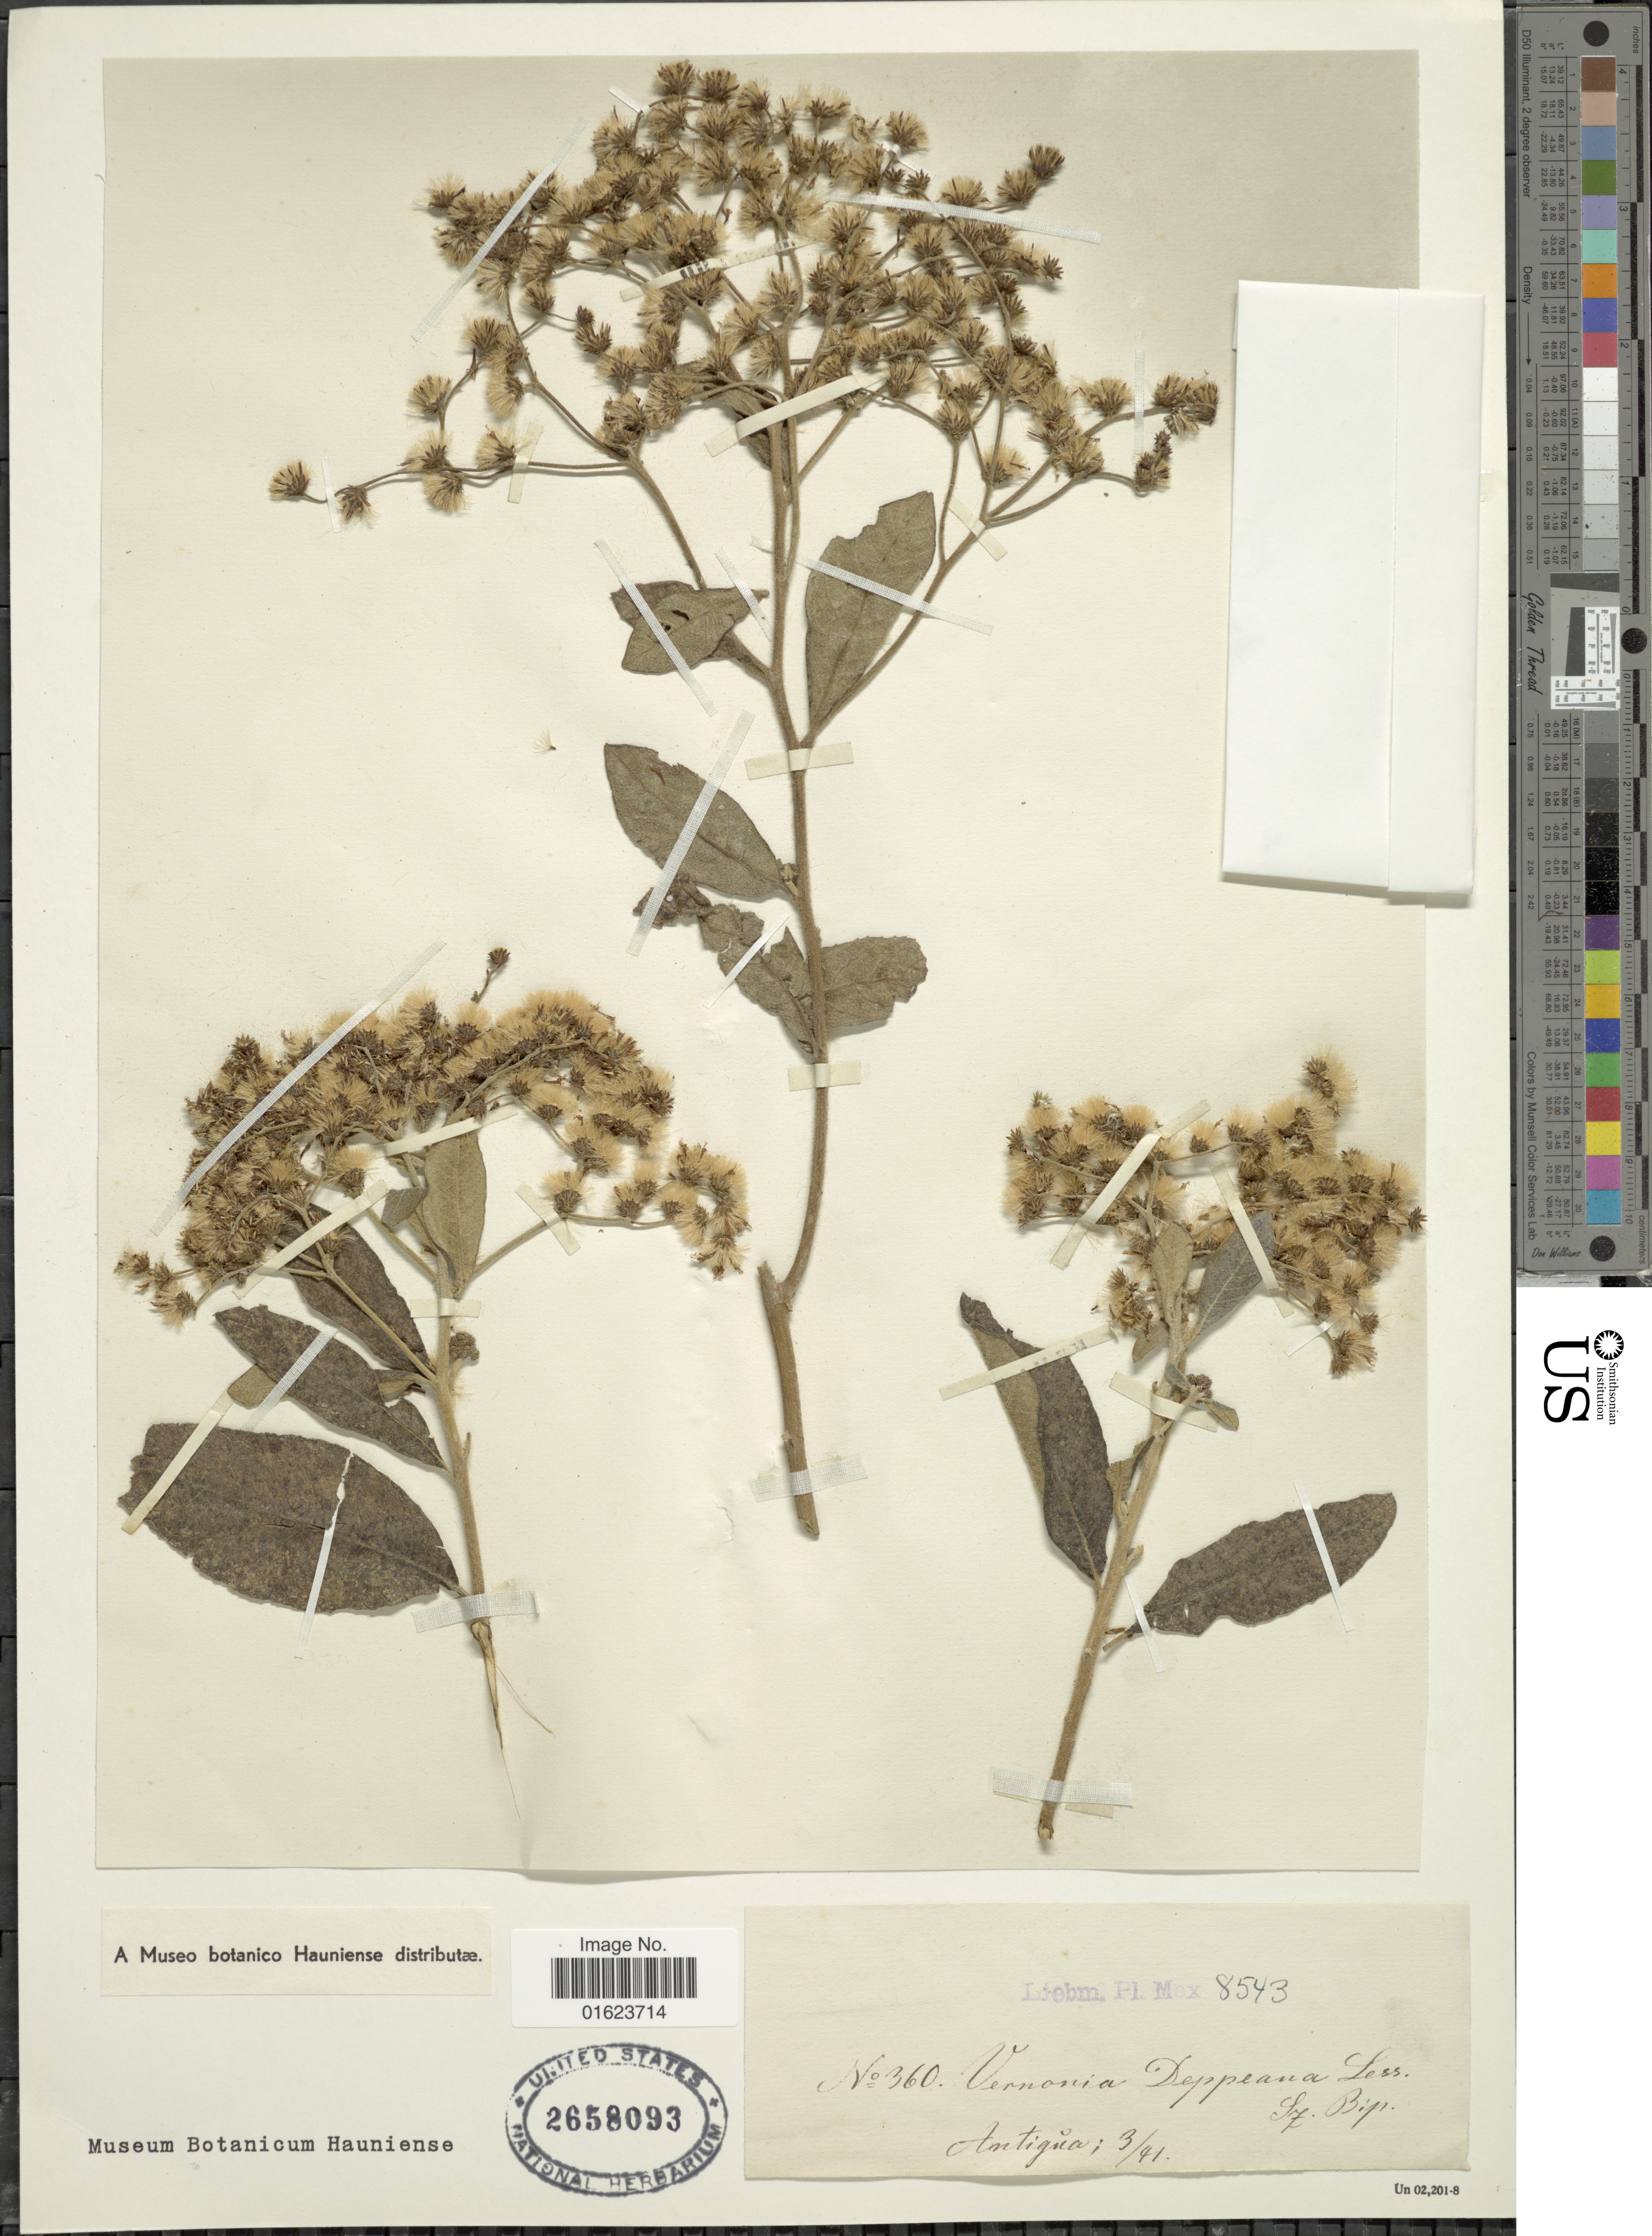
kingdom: Plantae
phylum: Tracheophyta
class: Magnoliopsida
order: Asterales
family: Asteraceae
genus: Vernonanthura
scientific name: Vernonanthura deppeana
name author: (Less.) H. Rob.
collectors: Liebmann, --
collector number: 360/8543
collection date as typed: Transcribed d/m/y: /3/41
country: Antigua and Barbuda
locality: Antigua.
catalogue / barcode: US 2658093